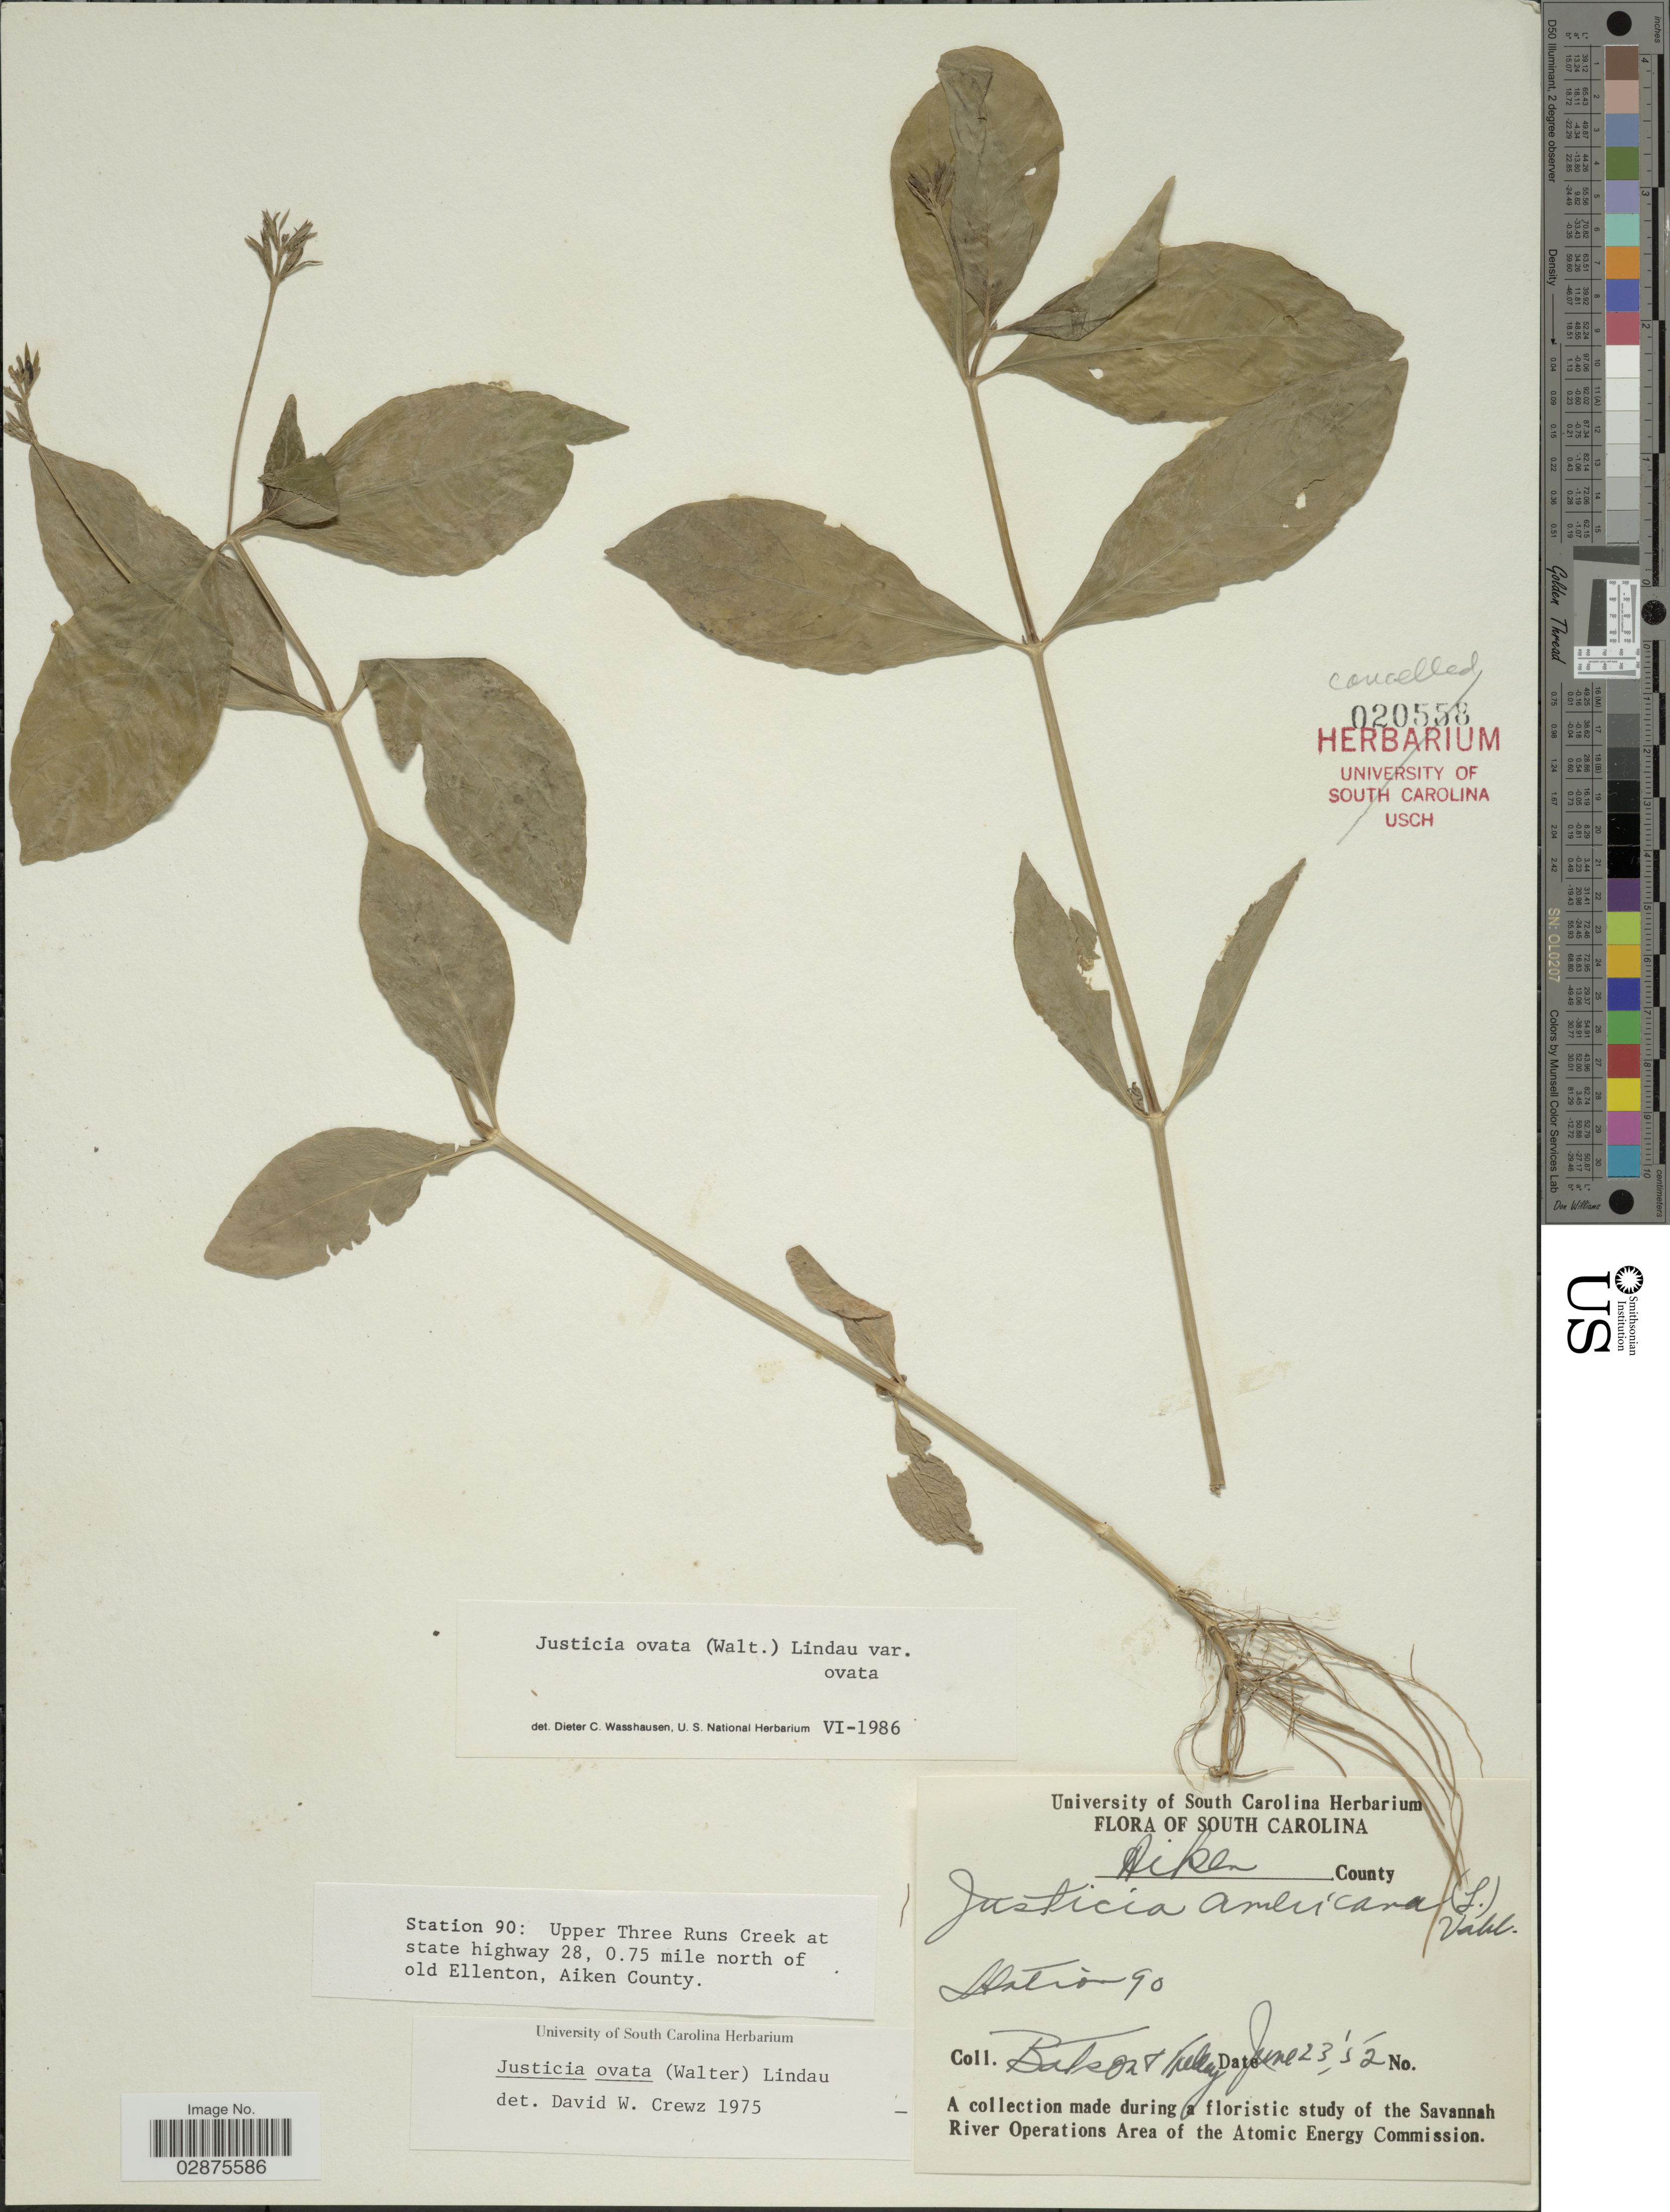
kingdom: Plantae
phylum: Tracheophyta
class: Magnoliopsida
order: Lamiales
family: Acanthaceae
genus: Justicia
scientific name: Justicia ovata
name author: E. Mey.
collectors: Batson & Kelley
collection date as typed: Transcribed d/m/y: 23/6/52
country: United States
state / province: South Carolina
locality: Aiken County. Station 90: Upper Three Runs Creek at state highway 28, 0.75 mile north of old Ellenton, Aiken County.